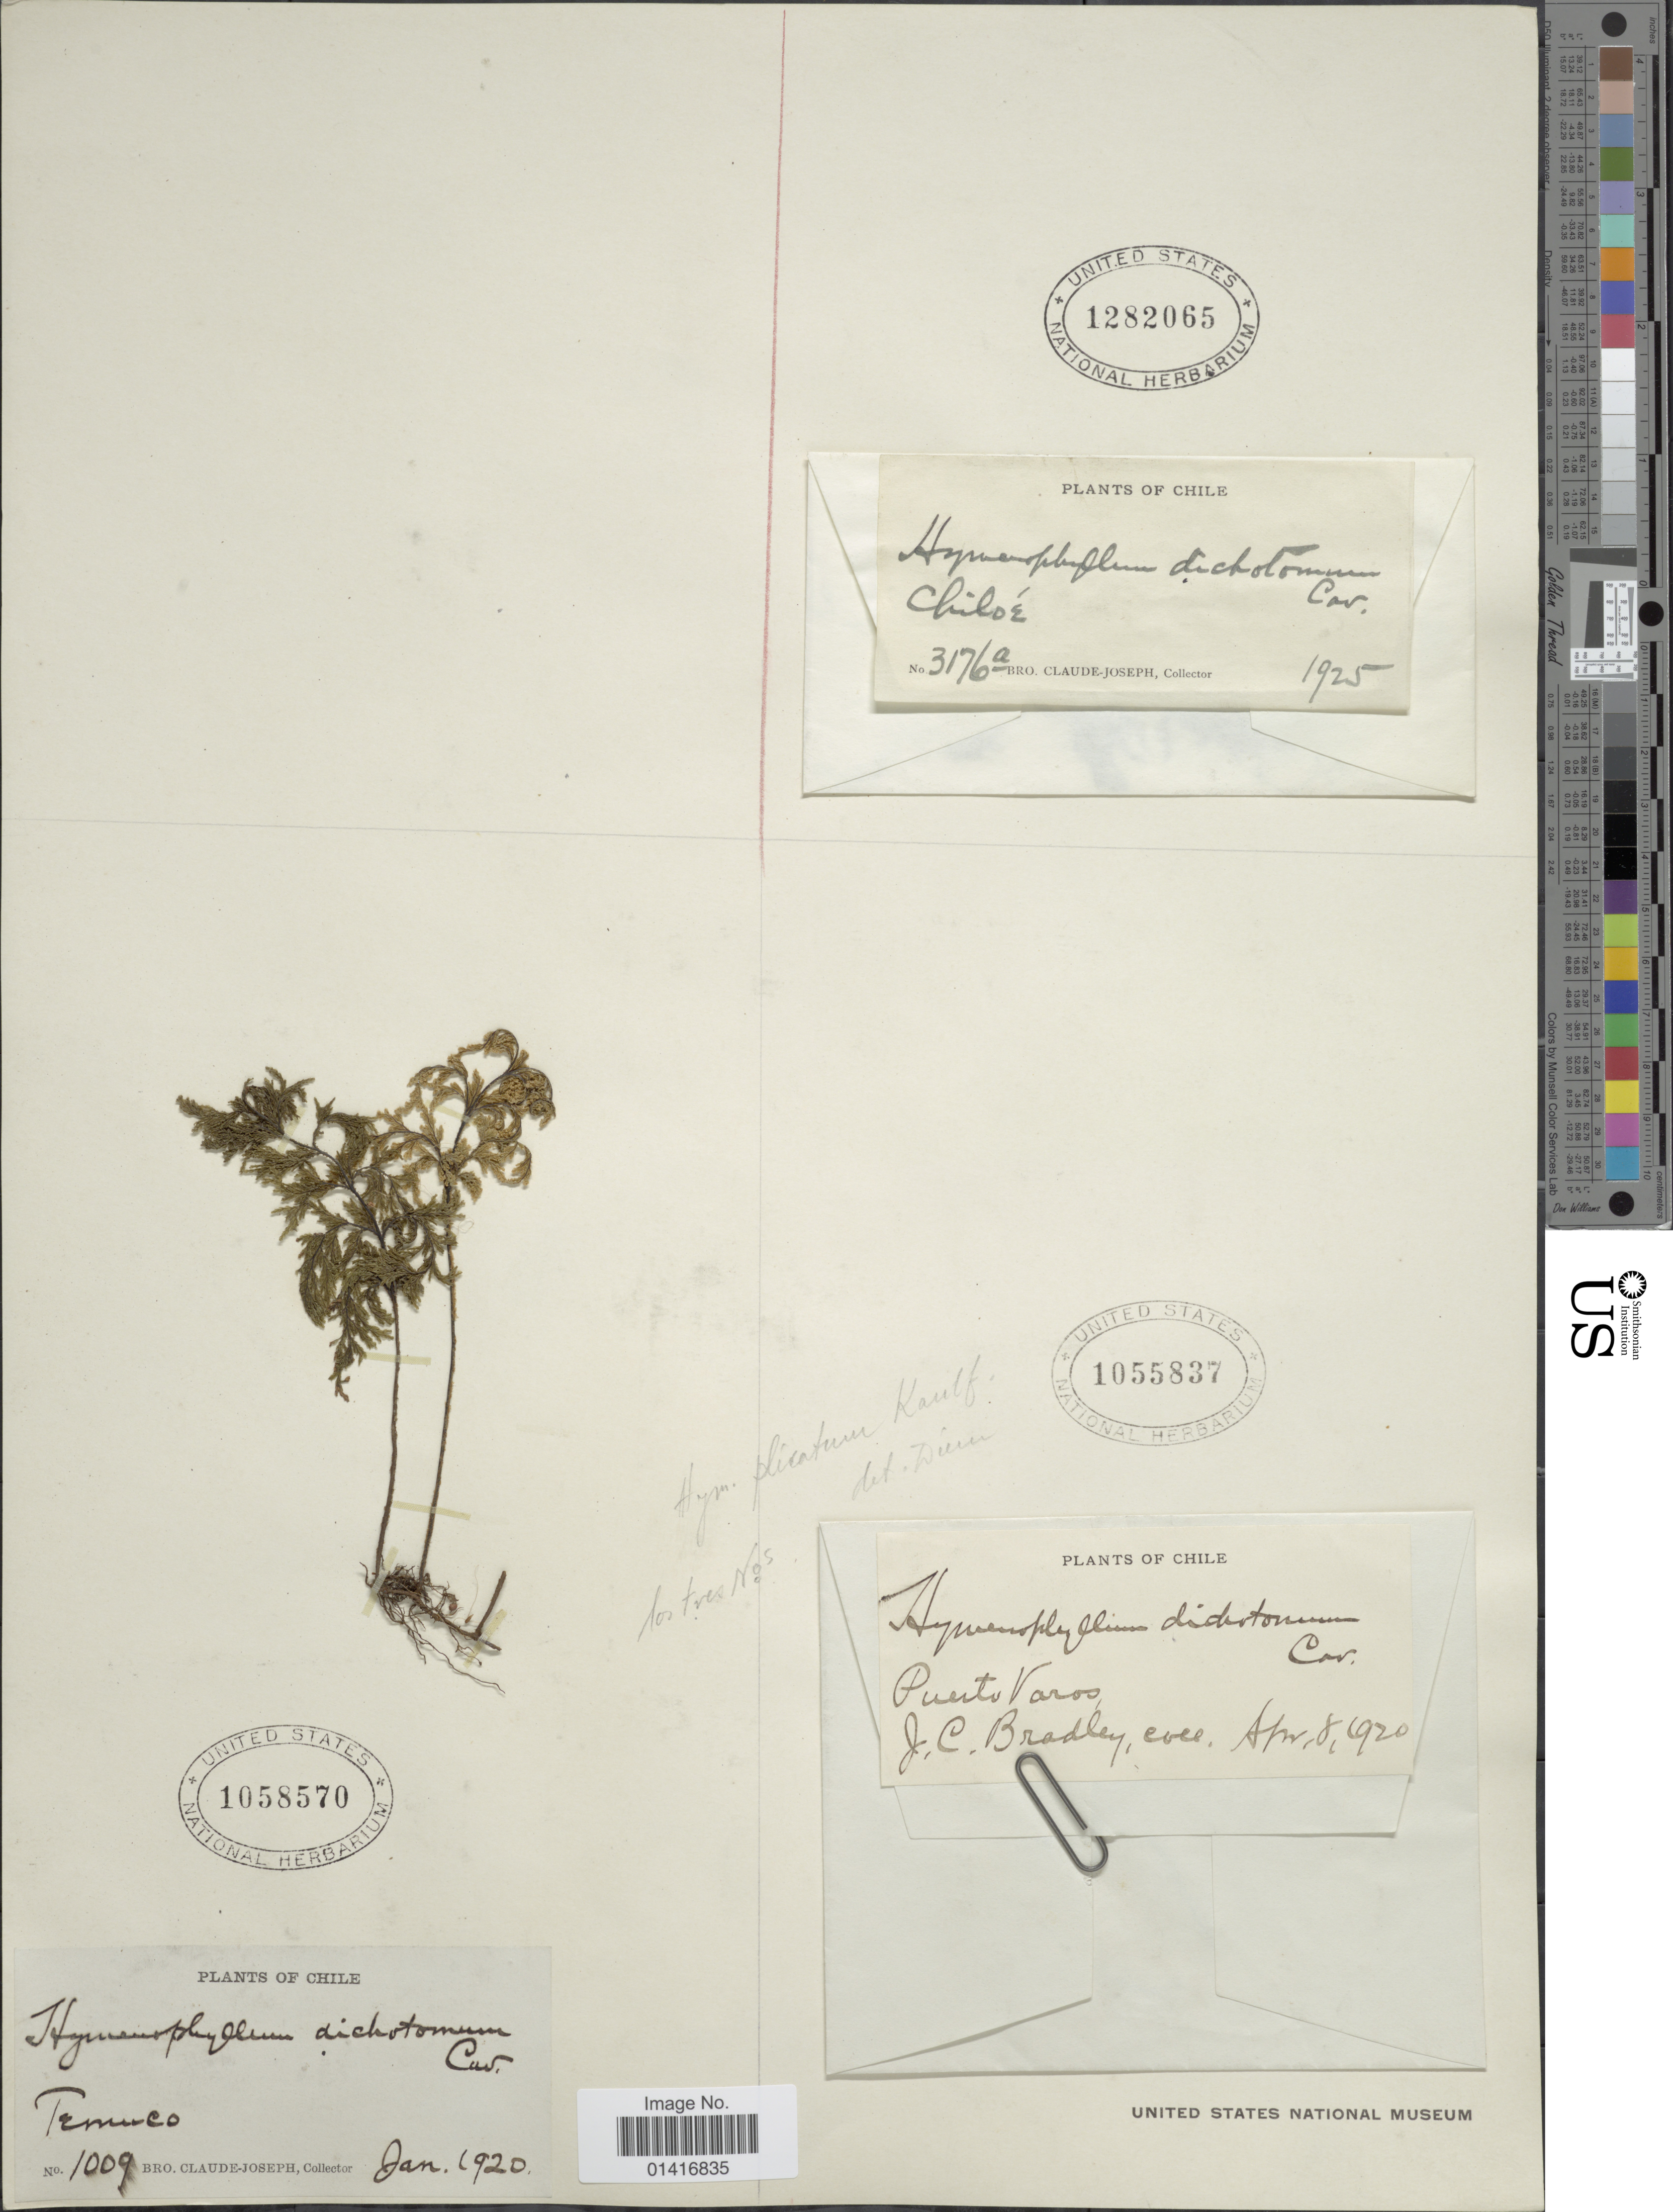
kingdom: Plantae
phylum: Tracheophyta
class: Polypodiopsida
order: Hymenophyllales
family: Hymenophyllaceae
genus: Hymenophyllum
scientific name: Hymenophyllum plicatum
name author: Kaulf.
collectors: Bro. Claude-Joseph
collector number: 3176a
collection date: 1925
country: Chile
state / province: Arica y Parinacota (XV)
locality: Chiloé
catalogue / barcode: US 1282065